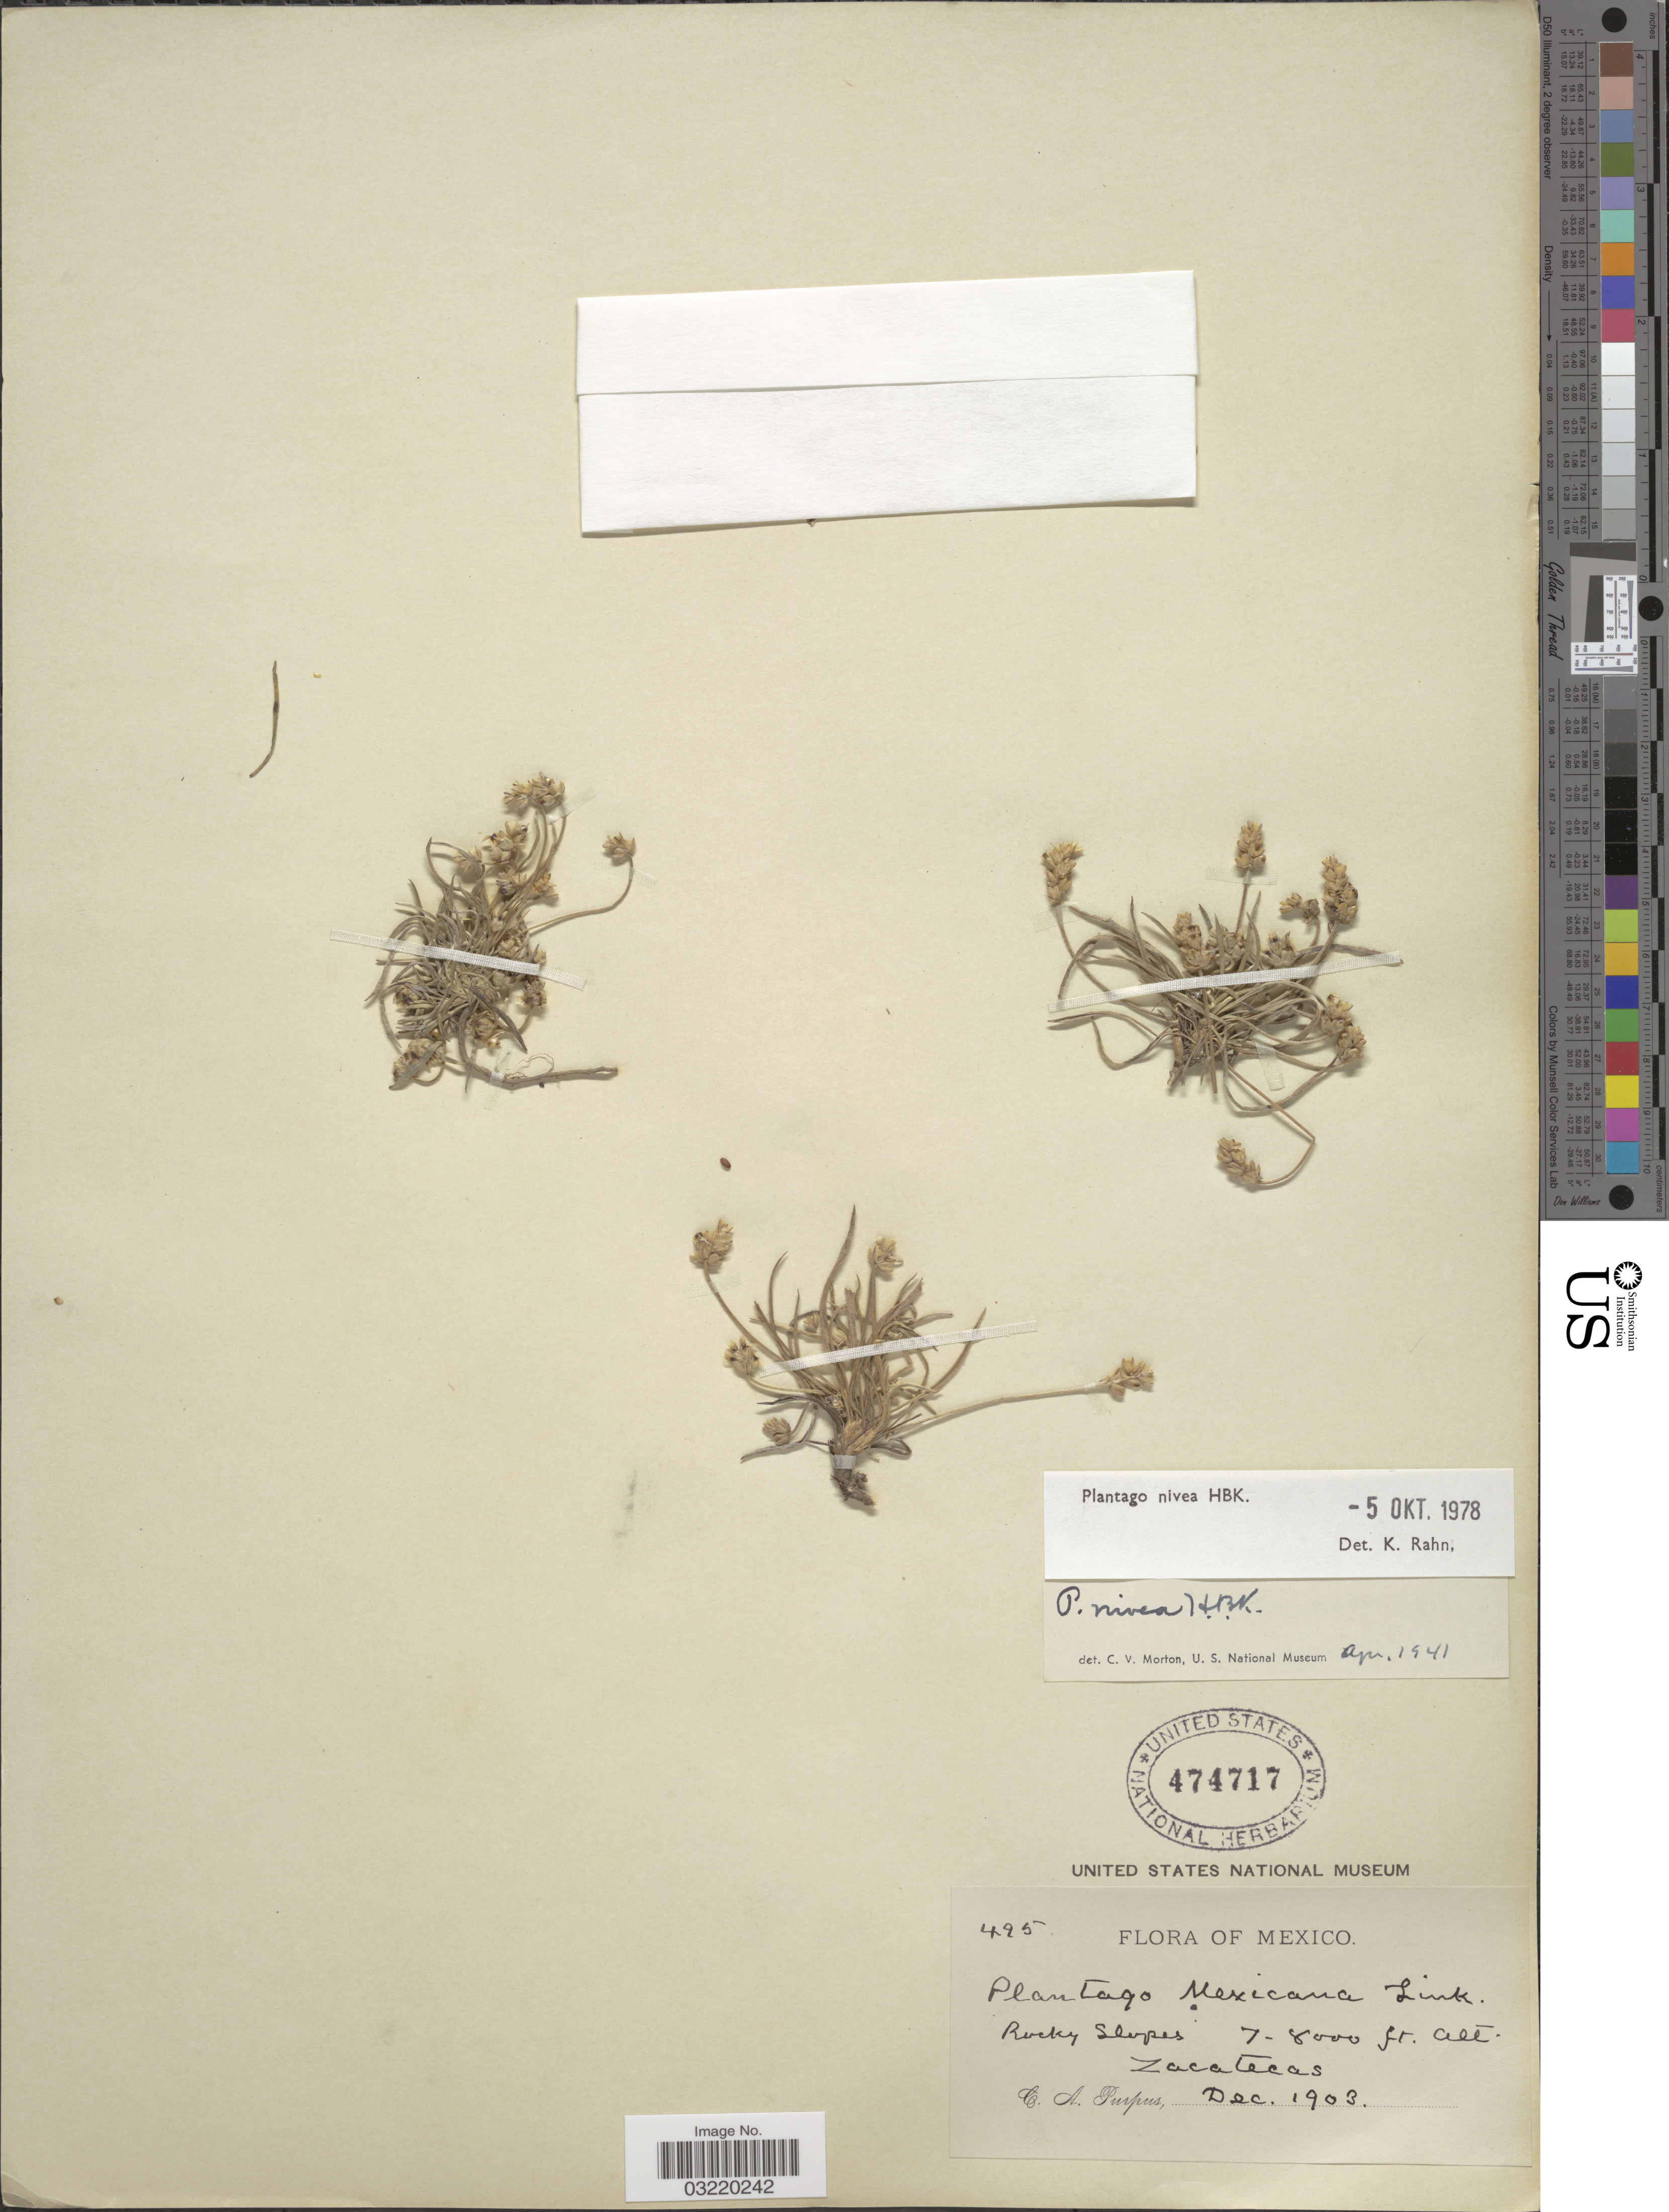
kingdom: Plantae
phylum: Tracheophyta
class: Magnoliopsida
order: Lamiales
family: Plantaginaceae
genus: Plantago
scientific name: Plantago nivea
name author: Kunth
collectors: C. A. Purpus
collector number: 425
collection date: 1903-12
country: Mexico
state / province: Zacatecas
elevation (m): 2134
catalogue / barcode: US 474717